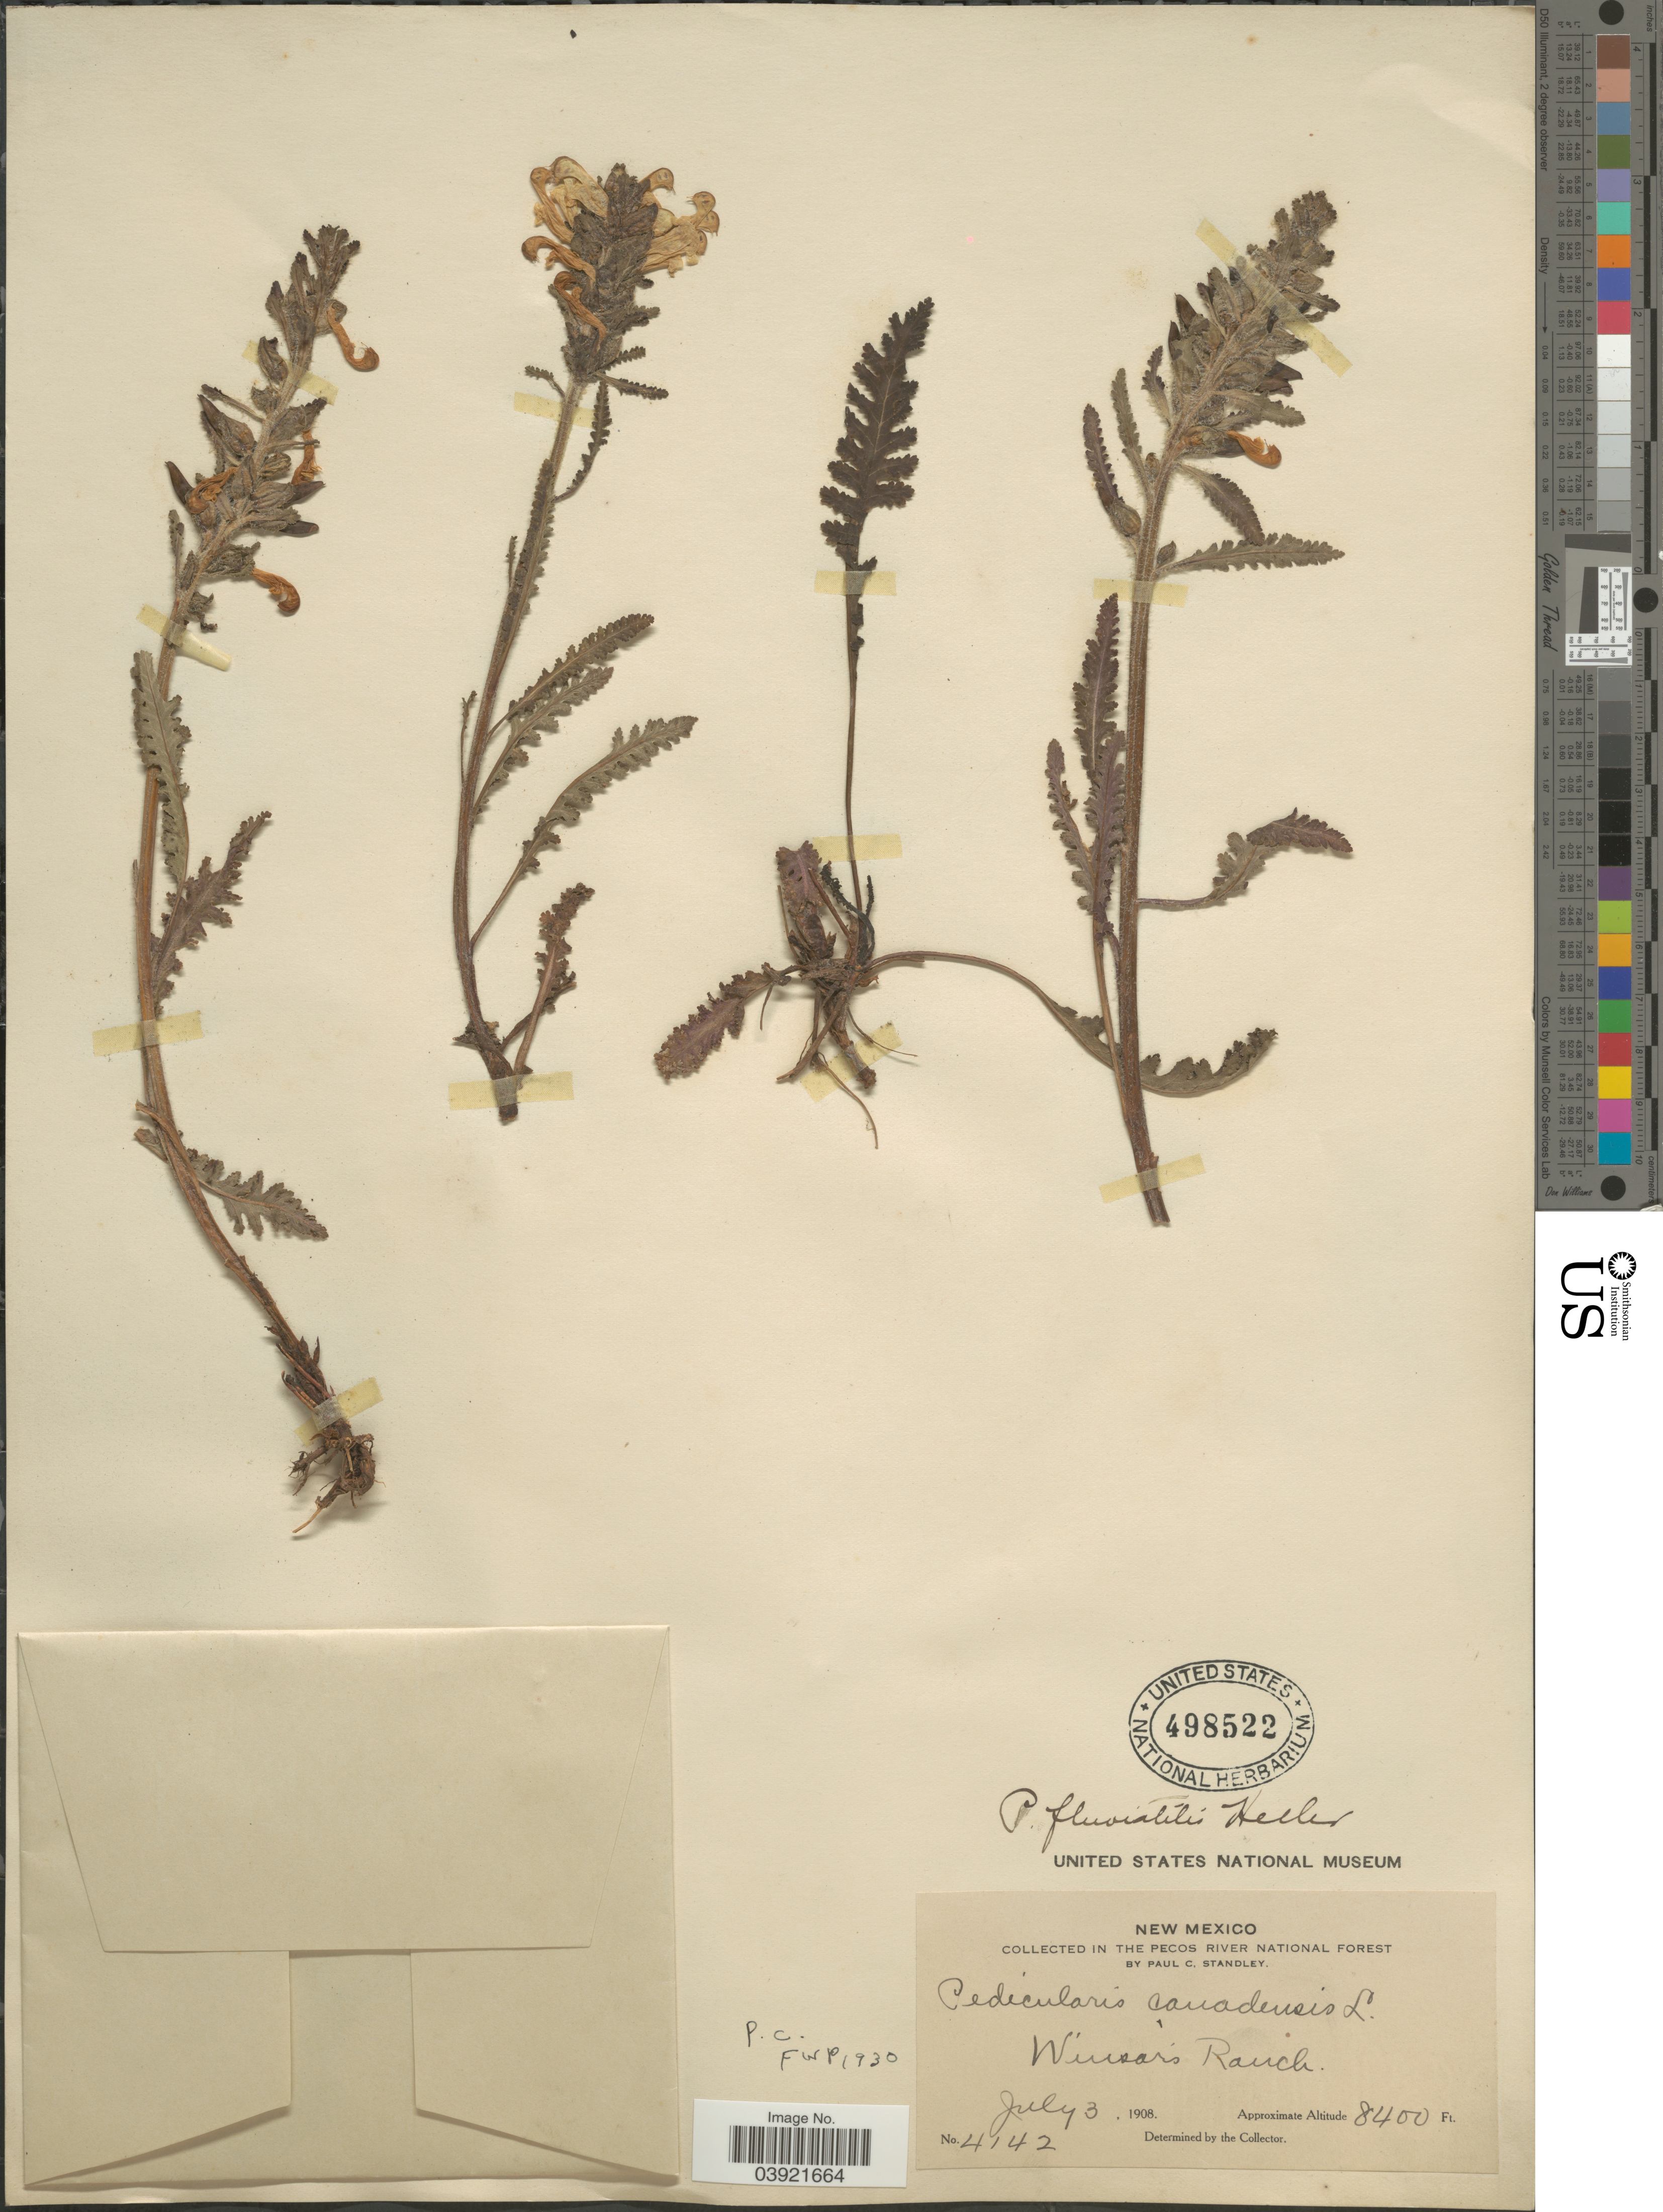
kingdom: Plantae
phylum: Tracheophyta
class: Magnoliopsida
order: Lamiales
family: Orobanchaceae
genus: Pedicularis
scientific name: Pedicularis canadensis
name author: L.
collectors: P. C. Standley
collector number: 4142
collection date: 1908-07-03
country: United States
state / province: New Mexico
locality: In the Pecos River National Forest. Winsor's Ranch.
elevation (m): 2560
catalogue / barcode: US 498522